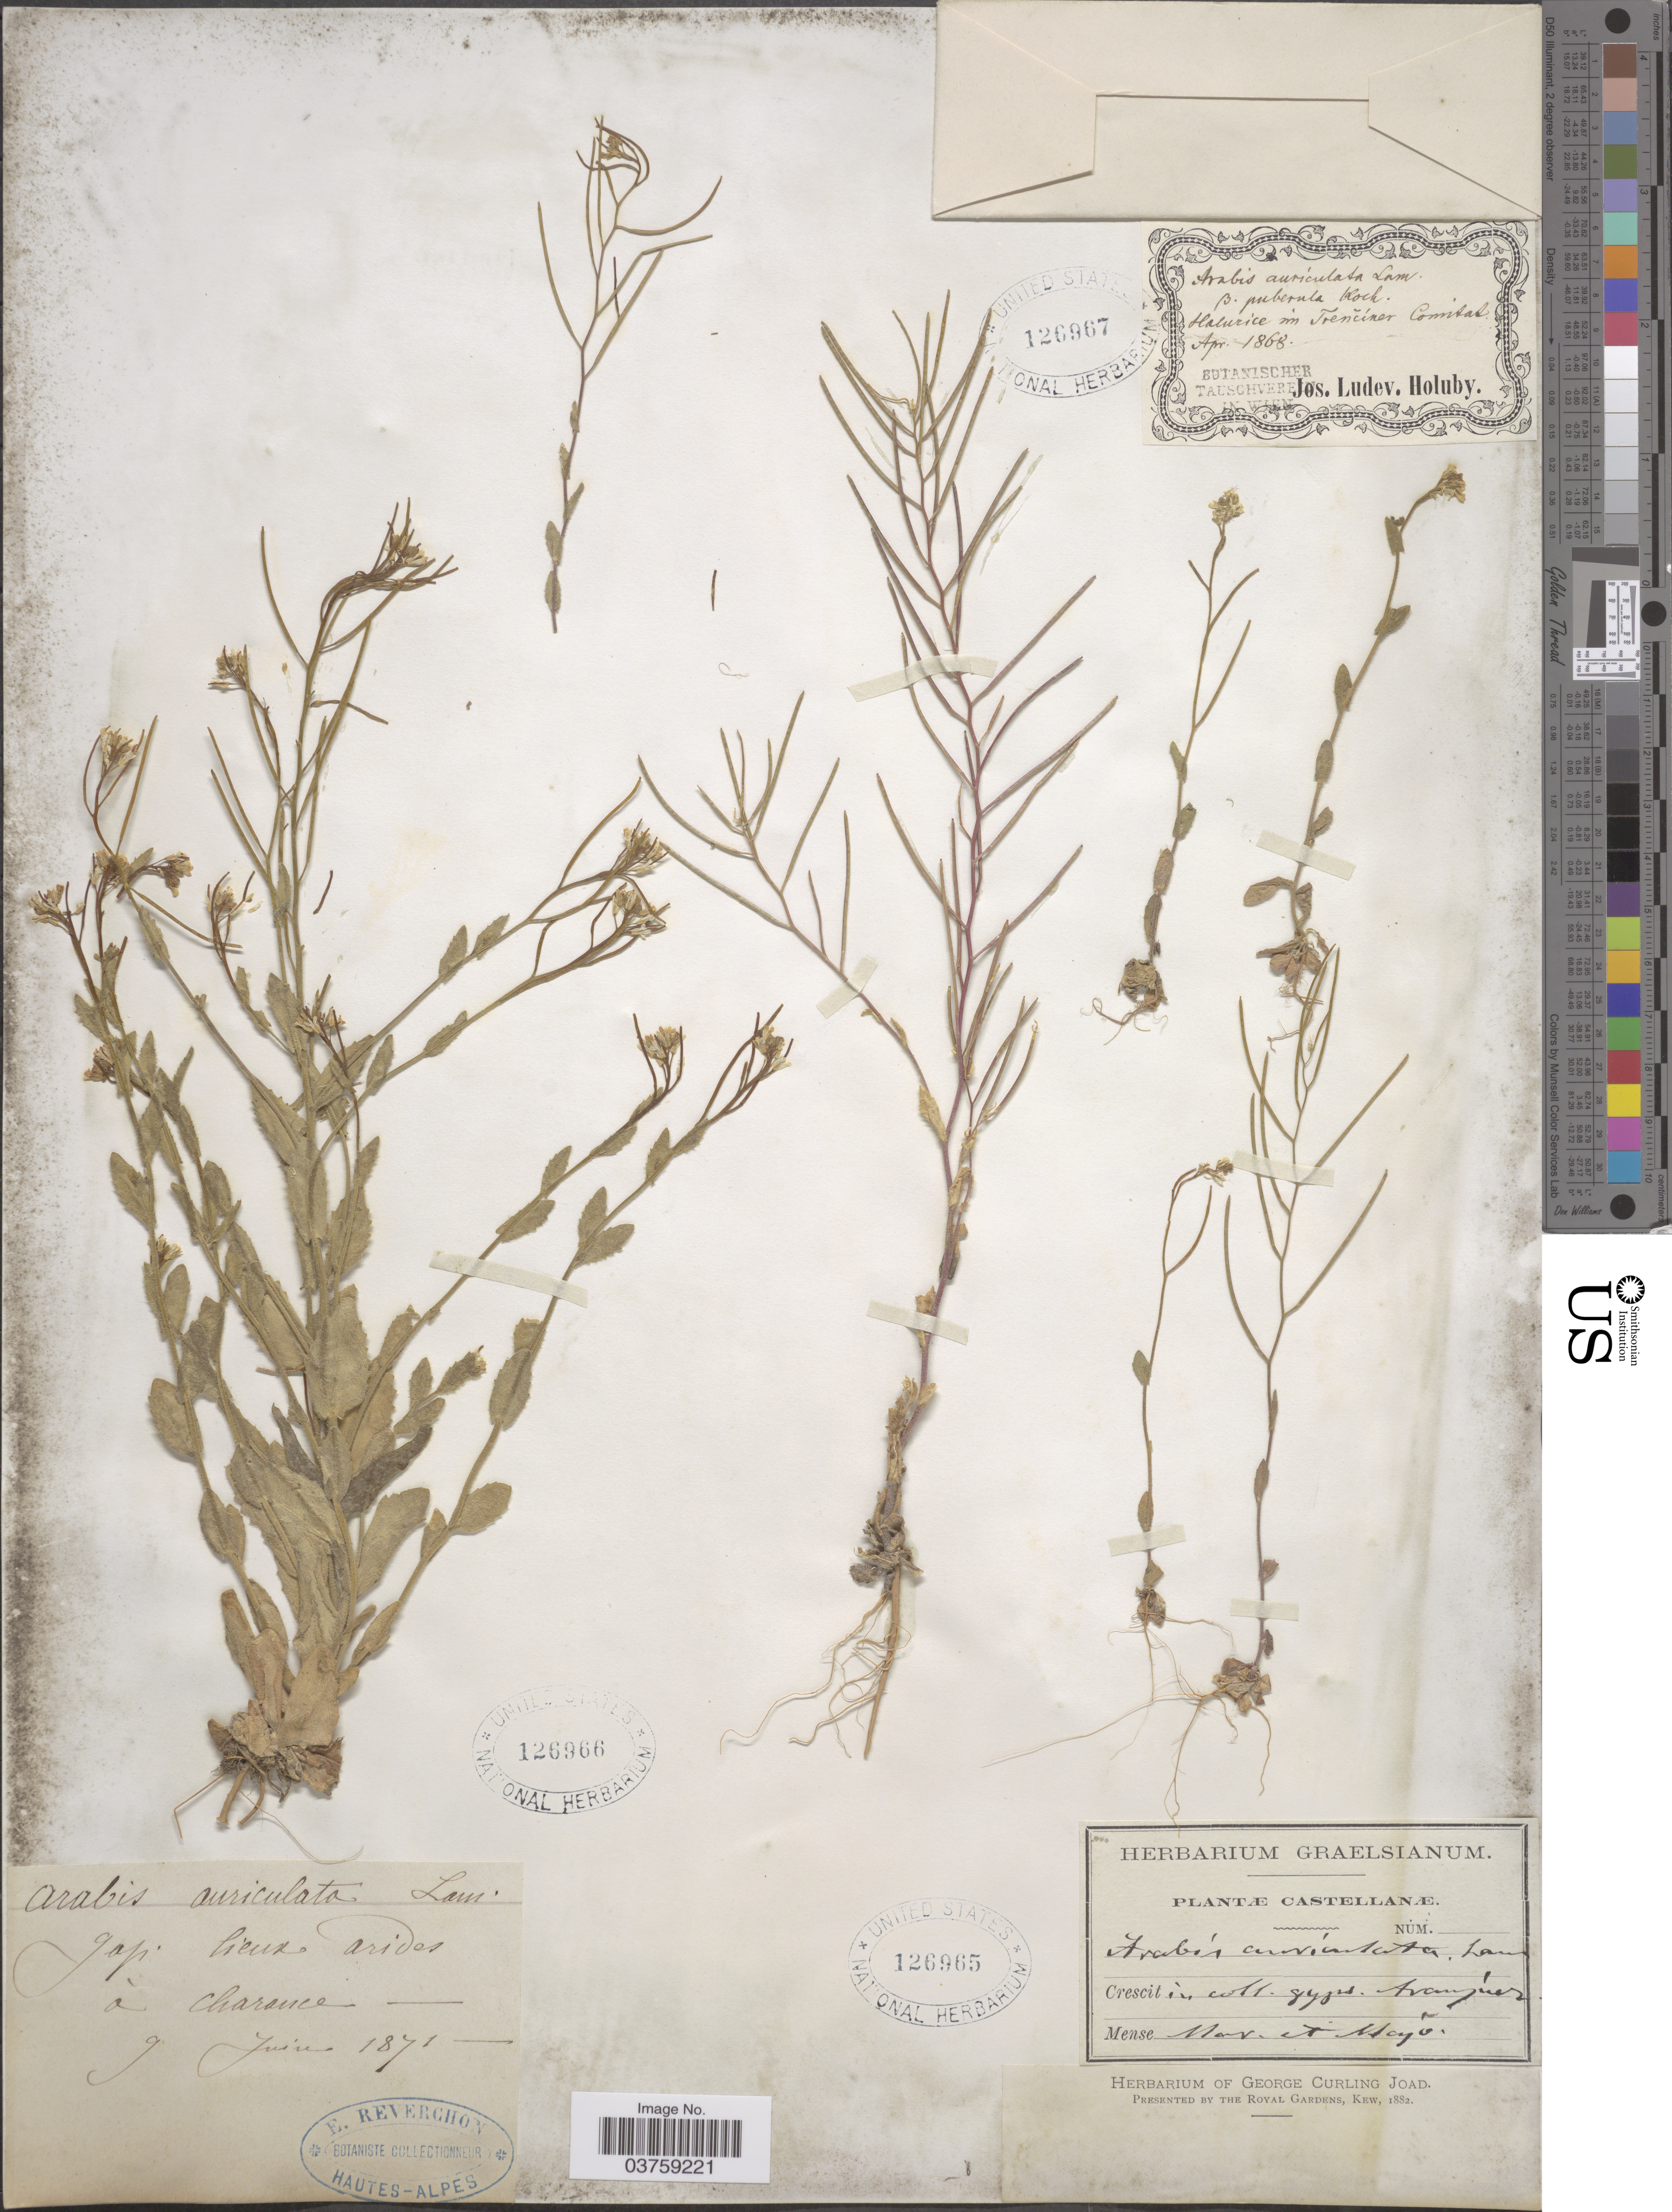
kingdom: Plantae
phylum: Tracheophyta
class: Magnoliopsida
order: Brassicales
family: Brassicaceae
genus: Arabis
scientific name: Arabis auriculata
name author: Lam.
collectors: J. Holuby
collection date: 1868-04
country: Hungary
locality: Halurice im Trencíner Comitat.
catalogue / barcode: US 126967-3